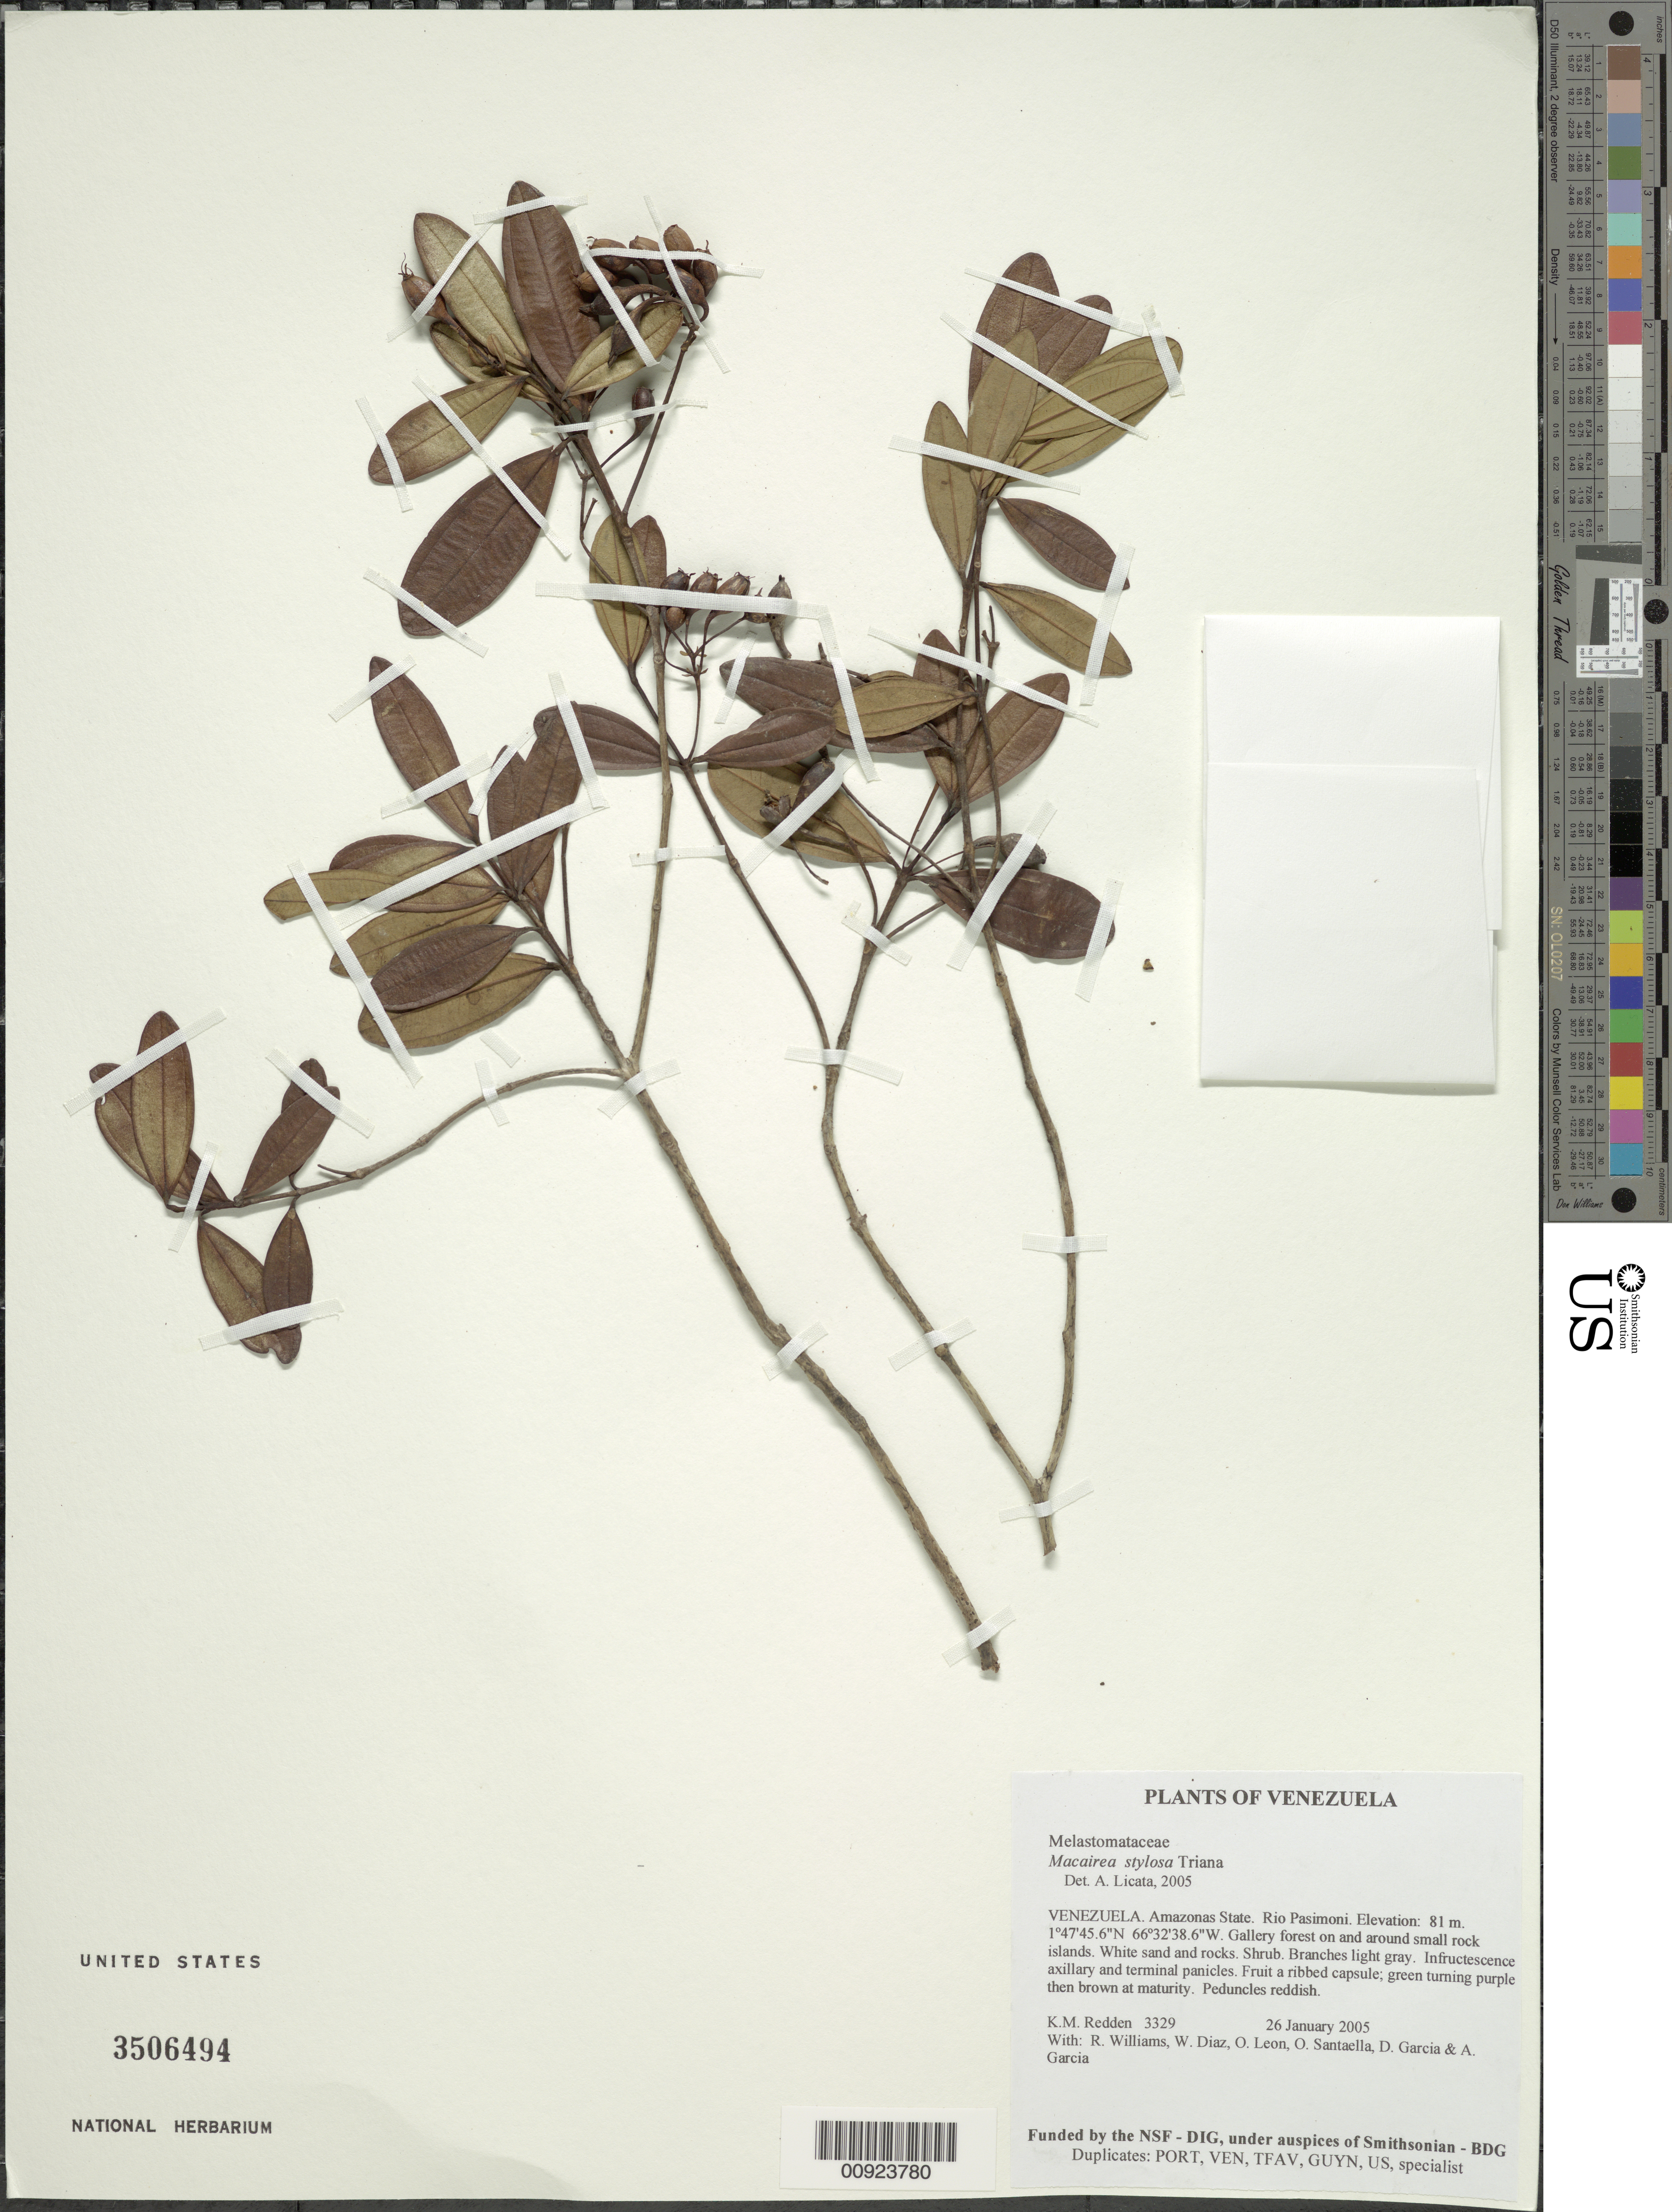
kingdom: Plantae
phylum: Tracheophyta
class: Magnoliopsida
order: Myrtales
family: Melastomataceae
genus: Macairea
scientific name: Macairea stylosa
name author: Triana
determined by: Nunes da Silva, Diego, (RB), Jardim Botanico do Rio de Janeiro - Herbario (BRAZIL)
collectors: K. M. Redden, R. Williams, W. Díaz P., O. León, O. Santaella, D. Garcia & A. Garcia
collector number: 3329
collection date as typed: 26 January 2005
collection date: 2005-01-26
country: Venezuela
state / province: Amazonas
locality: Rio Pasimoni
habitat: Gallery forest on and around small rock islands. White sand and rocks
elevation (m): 81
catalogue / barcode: US 3506494